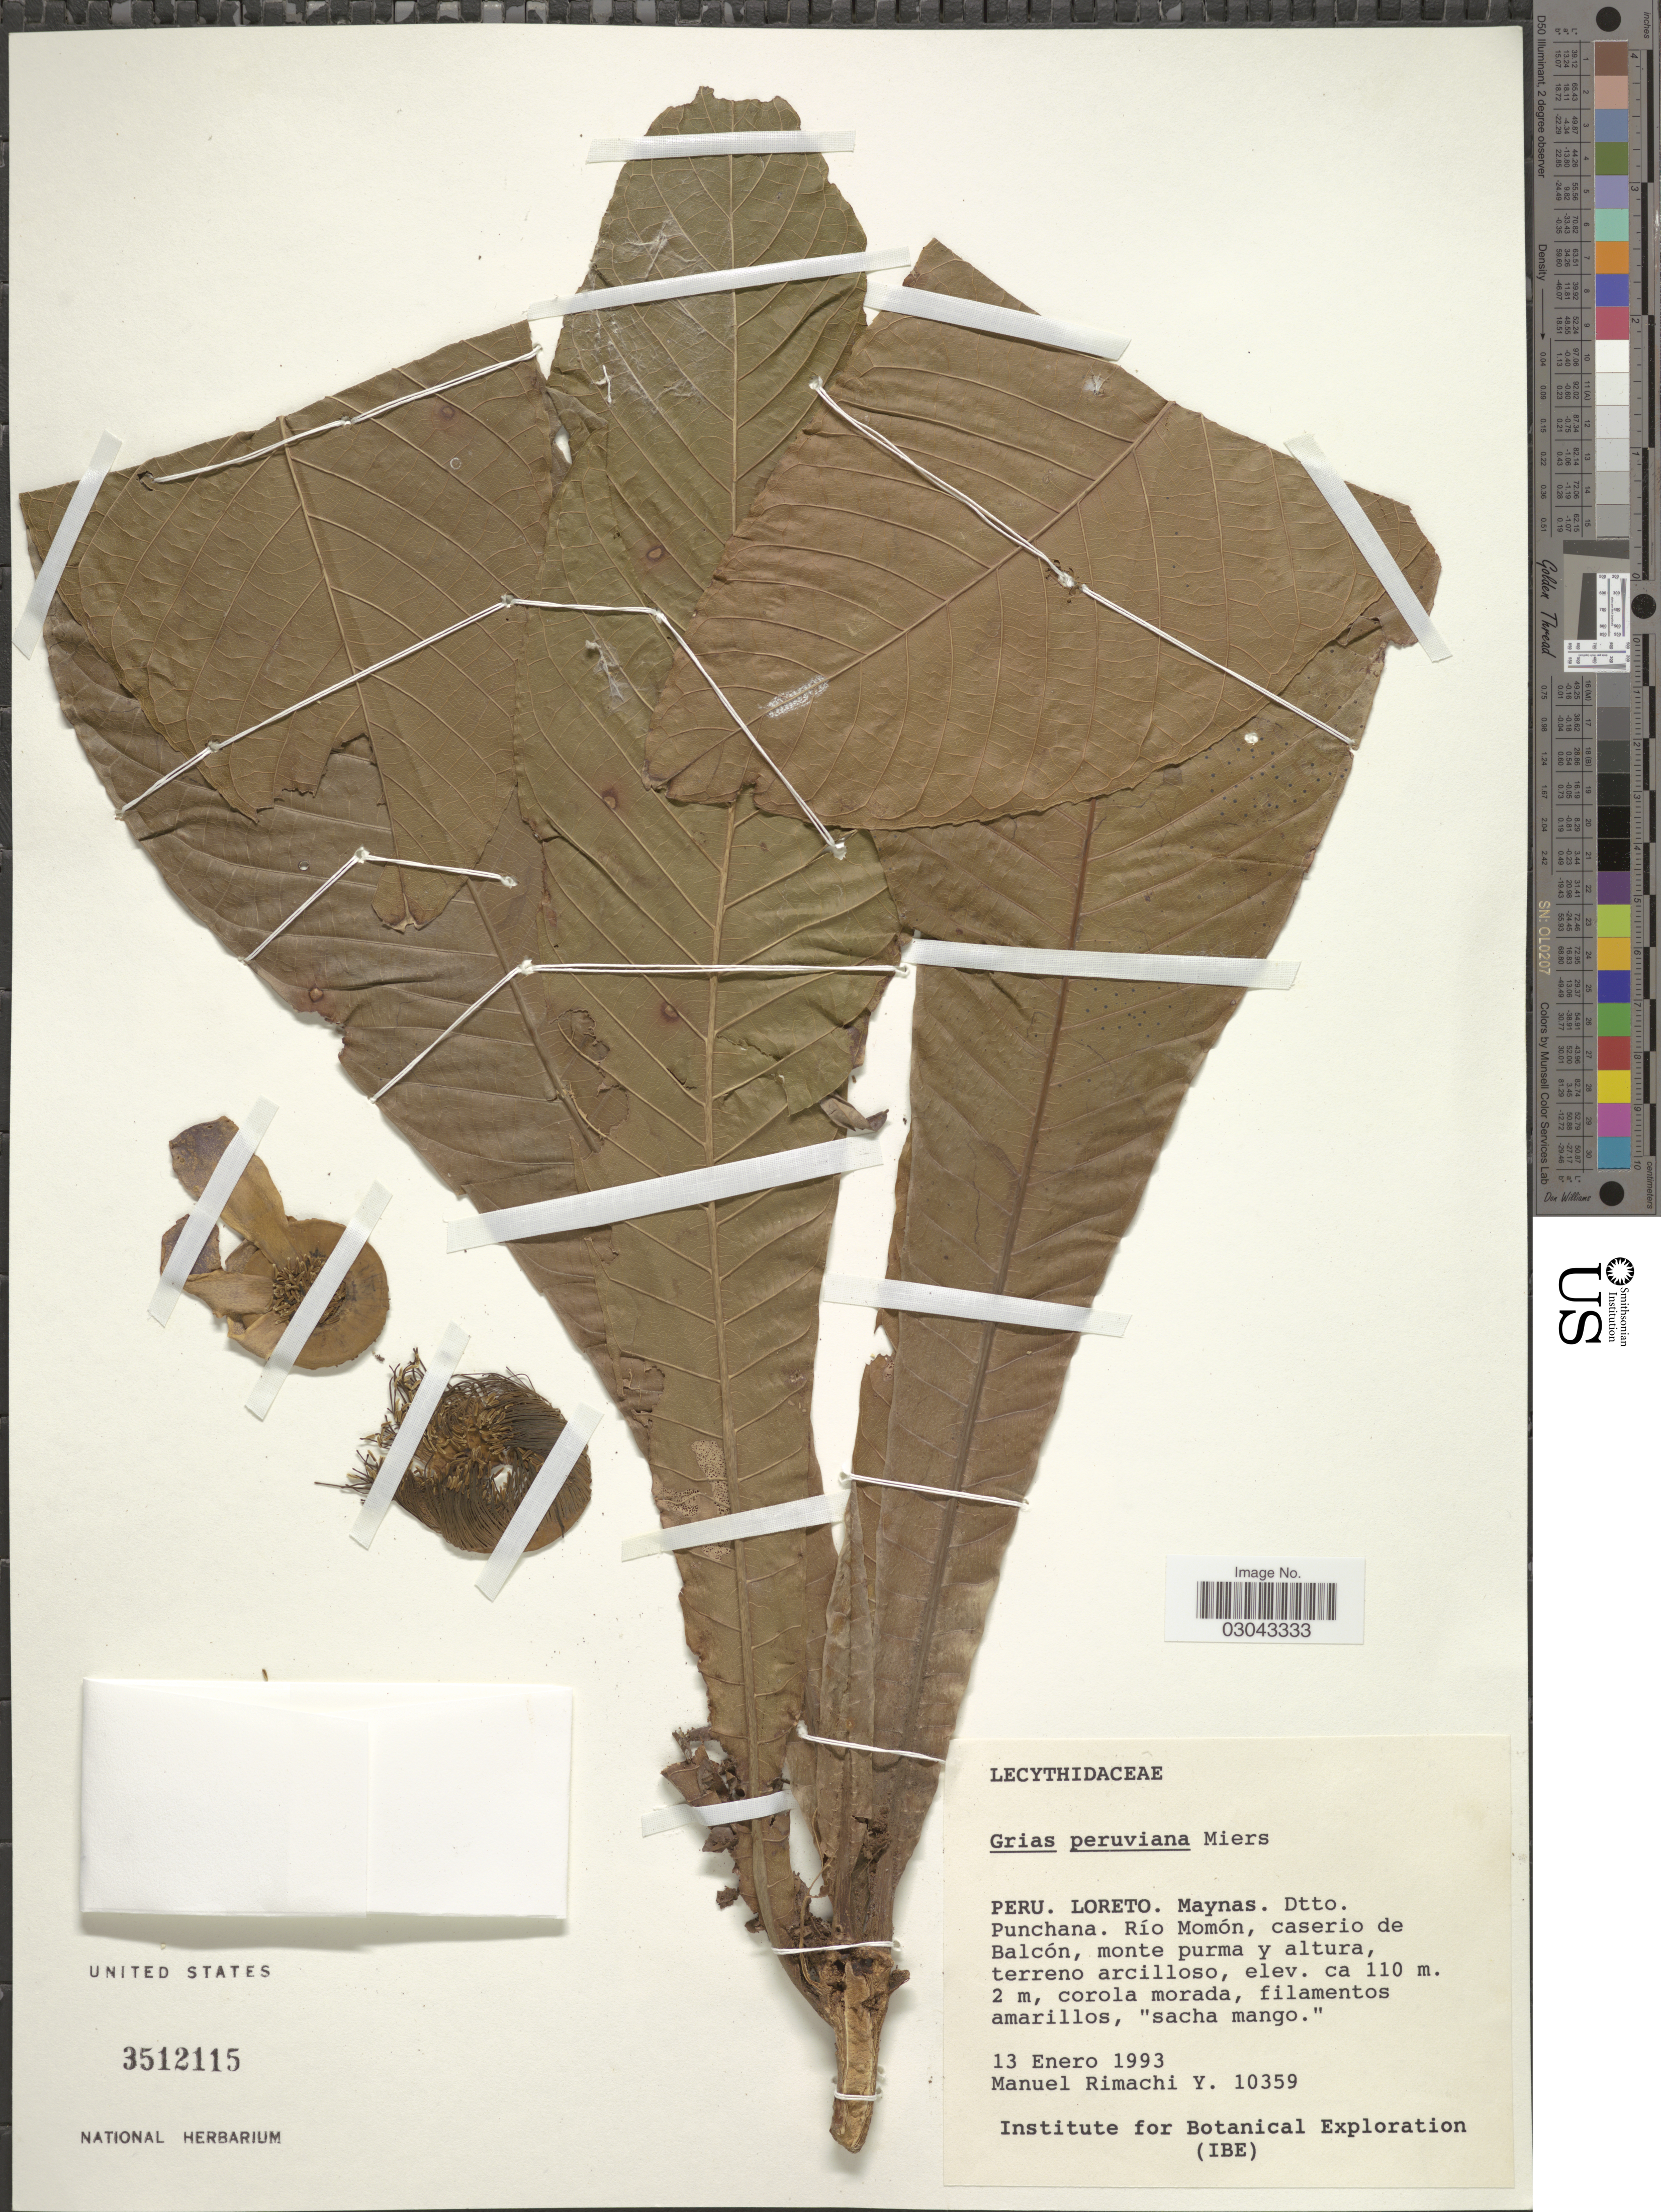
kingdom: Plantae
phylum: Tracheophyta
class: Magnoliopsida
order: Ericales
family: Lecythidaceae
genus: Grias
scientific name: Grias peruviana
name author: Miers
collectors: M. Rimachi Y.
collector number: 10359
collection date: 1993-01-13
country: Peru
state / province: Loreto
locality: Loreto, Maynas, Dtto, Punchana, Río Momón, caserio de Balcón, monte purma y altura, terreno arcilloso.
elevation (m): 110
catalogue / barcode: US 3512115